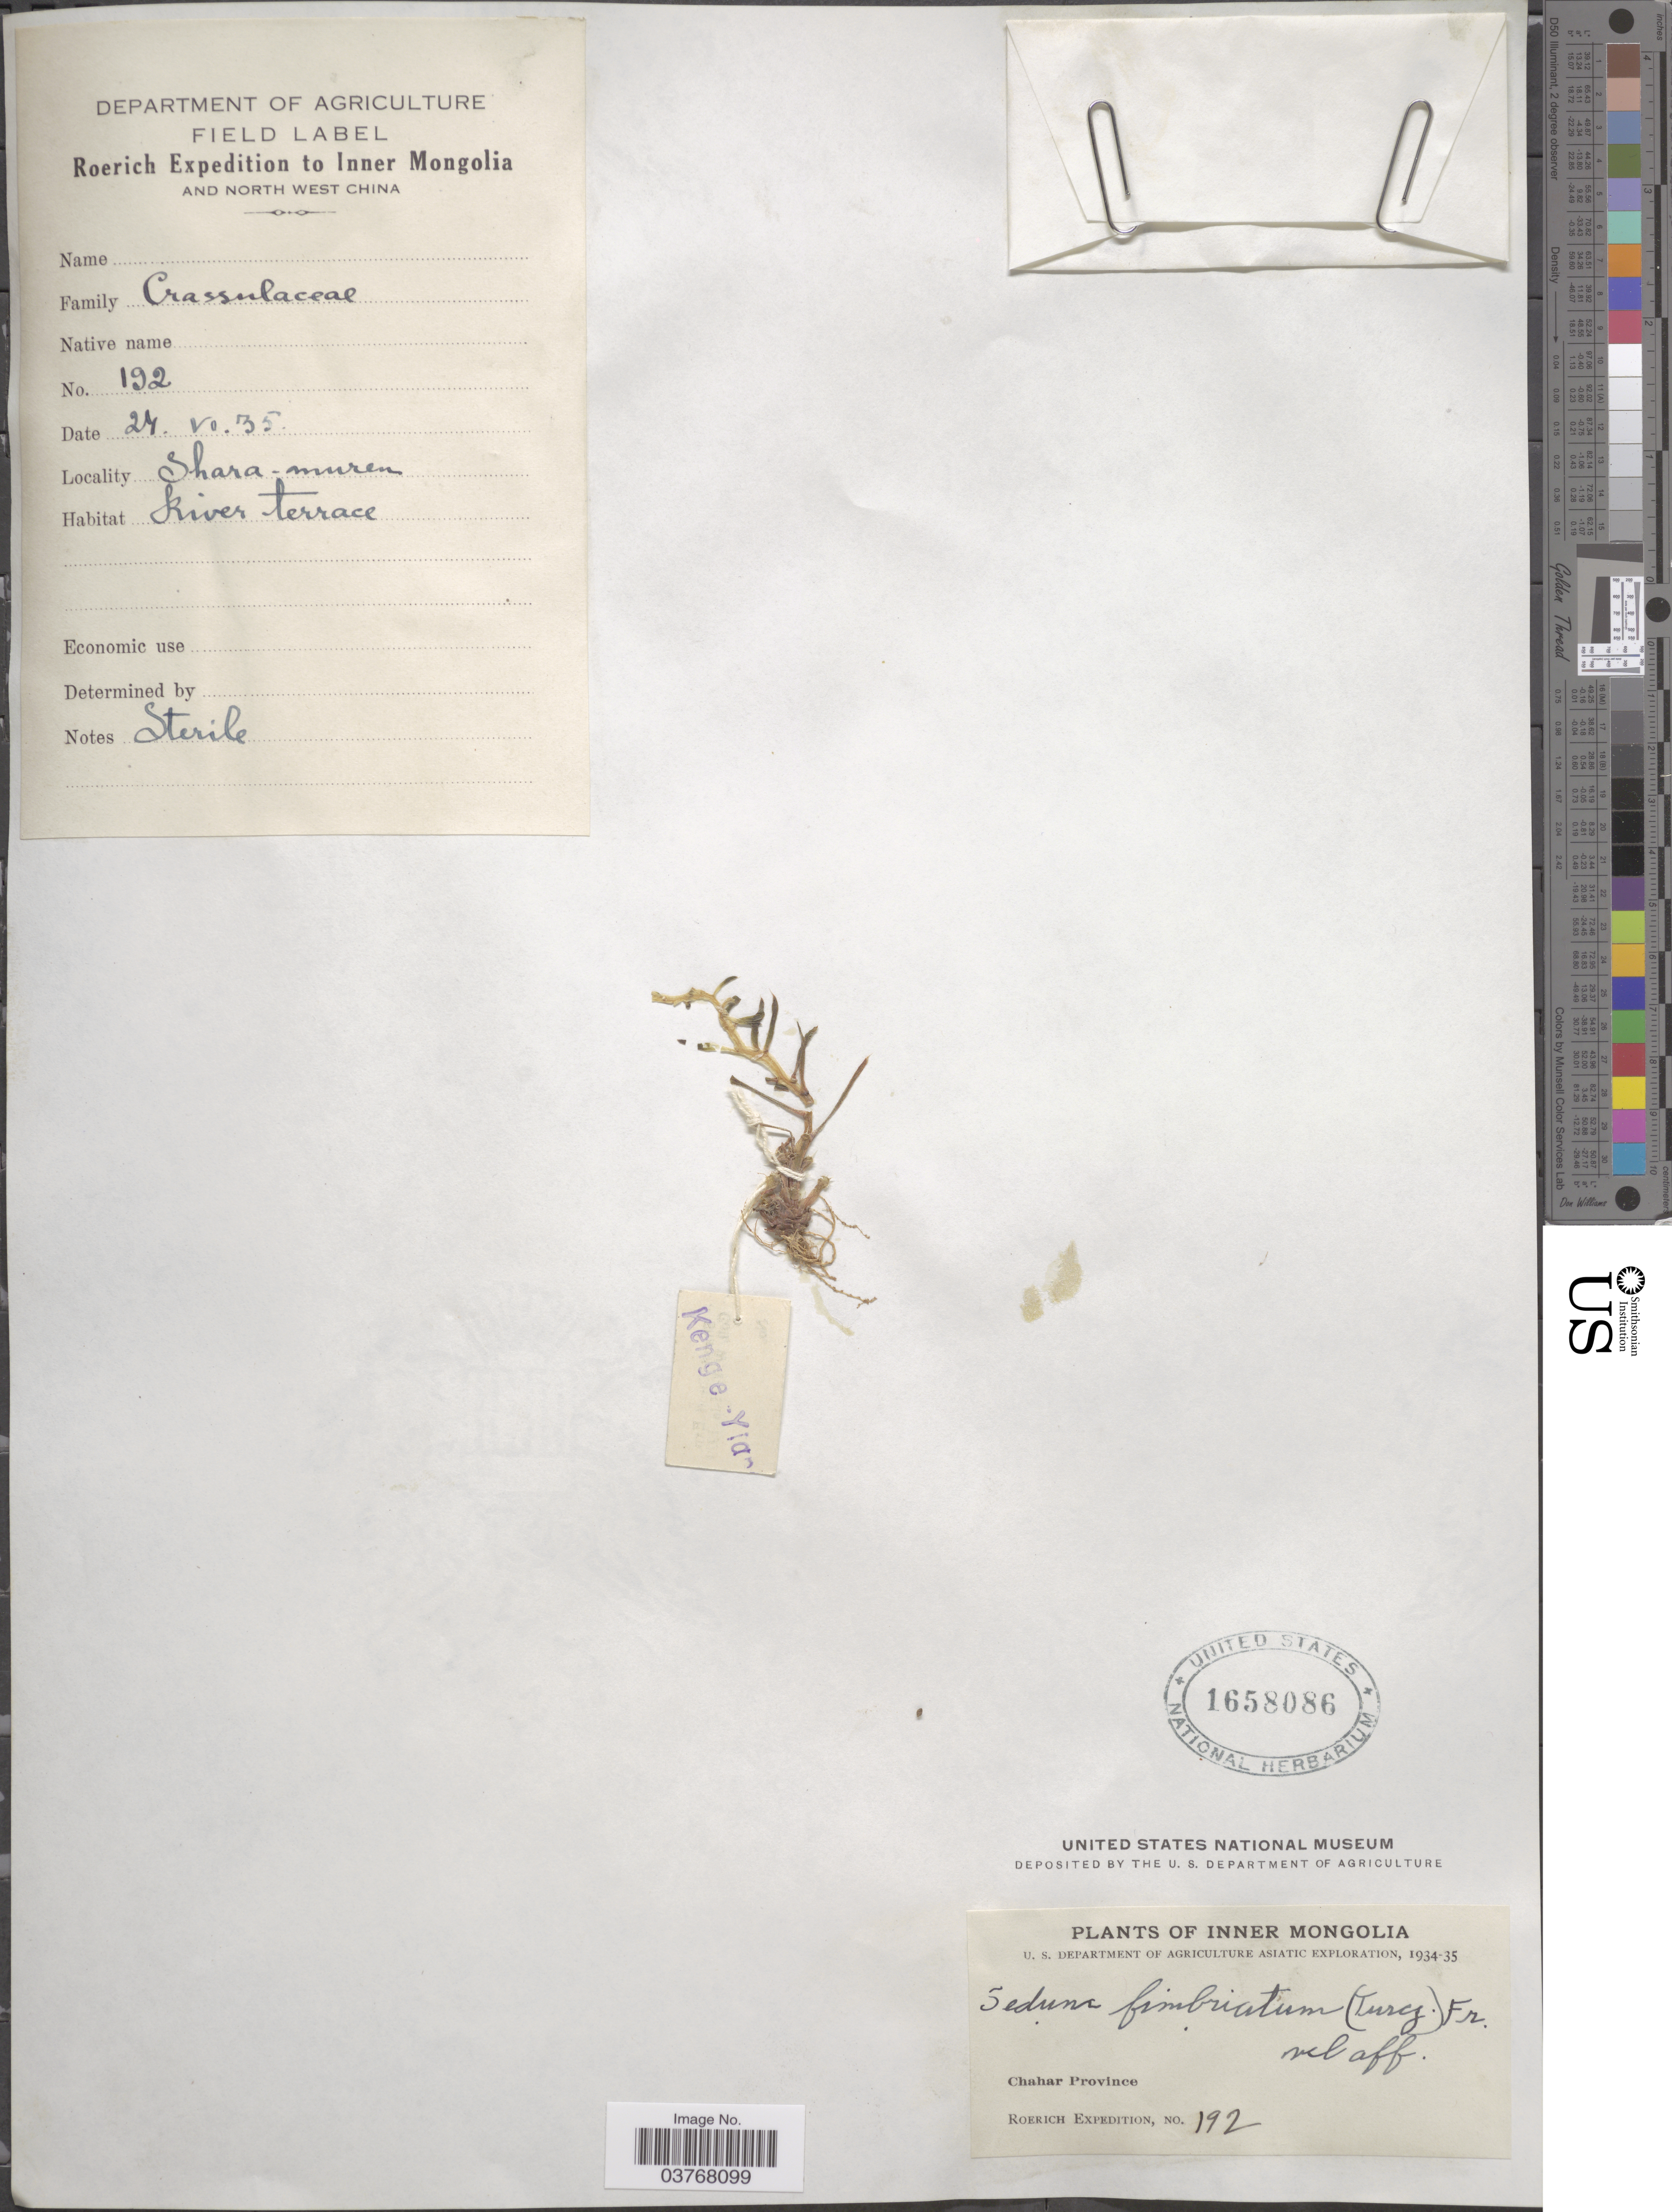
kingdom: Plantae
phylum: Tracheophyta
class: Magnoliopsida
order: Saxifragales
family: Crassulaceae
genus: Orostachys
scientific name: Orostachys fimbriata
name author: (Turcz.) A. Berger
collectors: Roerich Expedition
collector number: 192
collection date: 1935-06-24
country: China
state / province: Nei Monggol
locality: Inner Mongolia. Chahar Province. Shara-muren.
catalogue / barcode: US 1658086